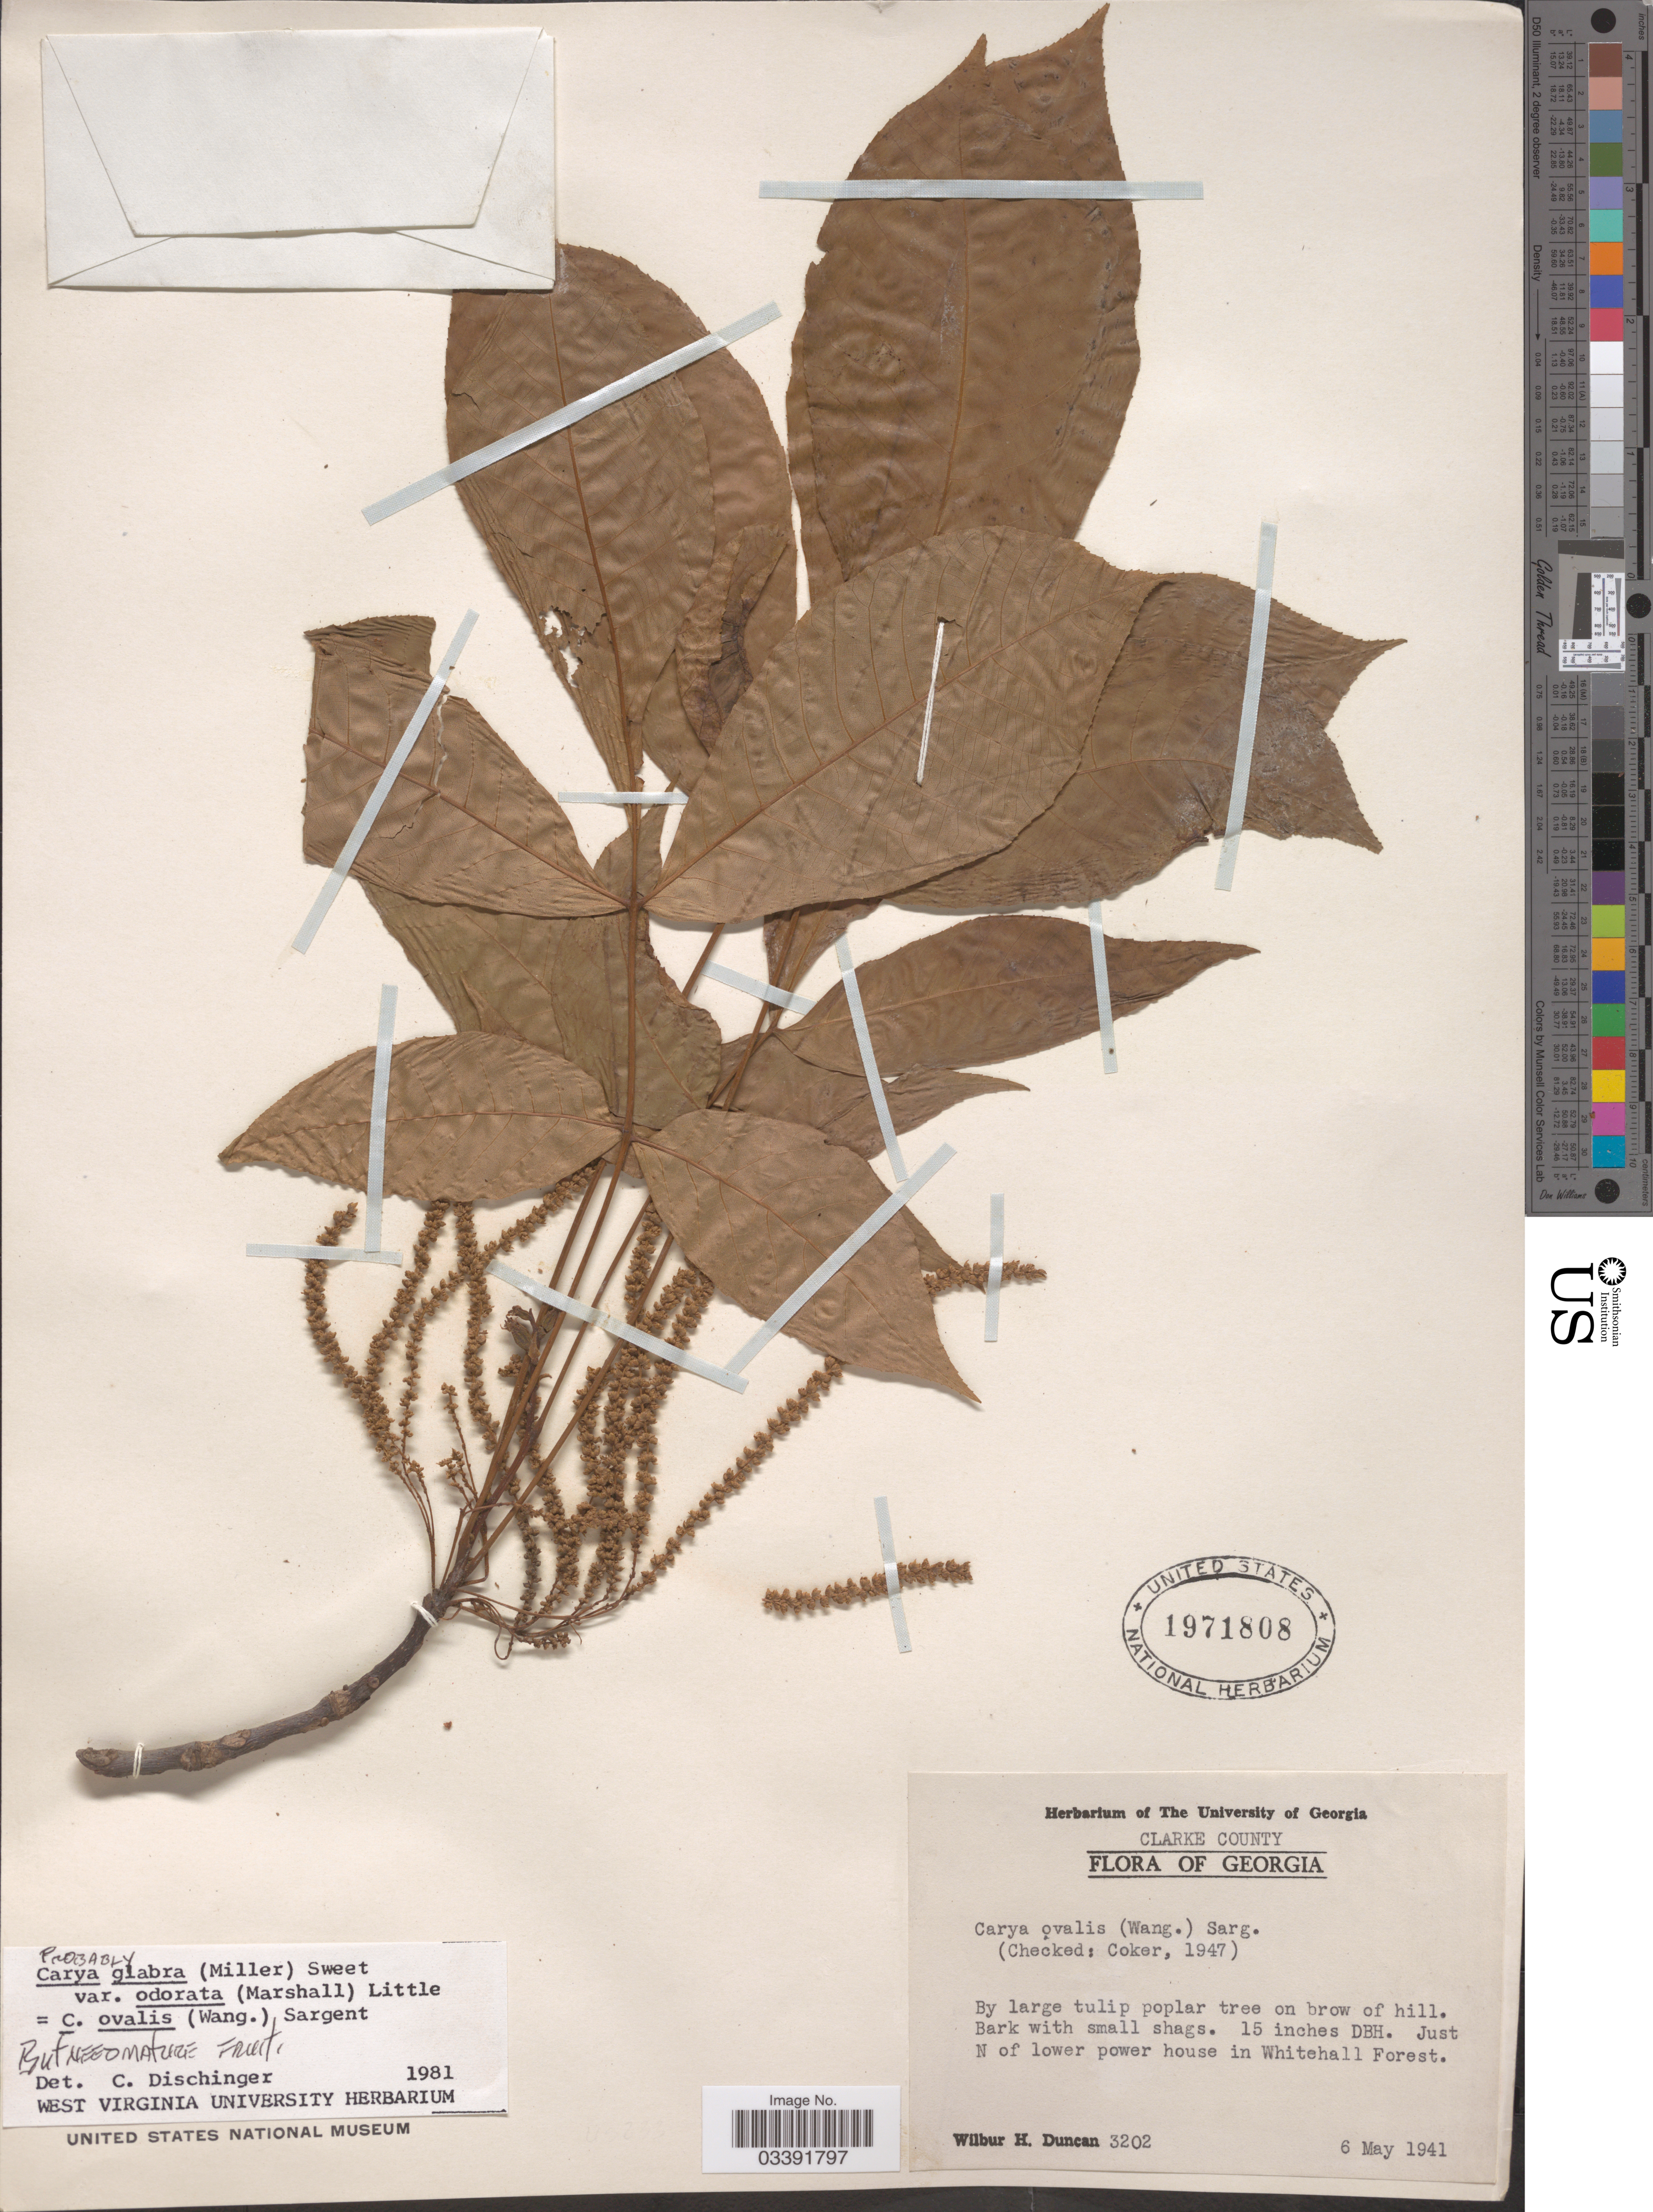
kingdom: Plantae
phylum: Tracheophyta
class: Magnoliopsida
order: Fagales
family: Juglandaceae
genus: Carya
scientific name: Carya glabra var. odorata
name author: (Marshall) Little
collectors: W. H. Duncan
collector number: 3202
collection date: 1941-05-06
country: United States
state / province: Georgia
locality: Clarke County. Just N of lower power house in Whitehall Forest.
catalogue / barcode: US 1971808